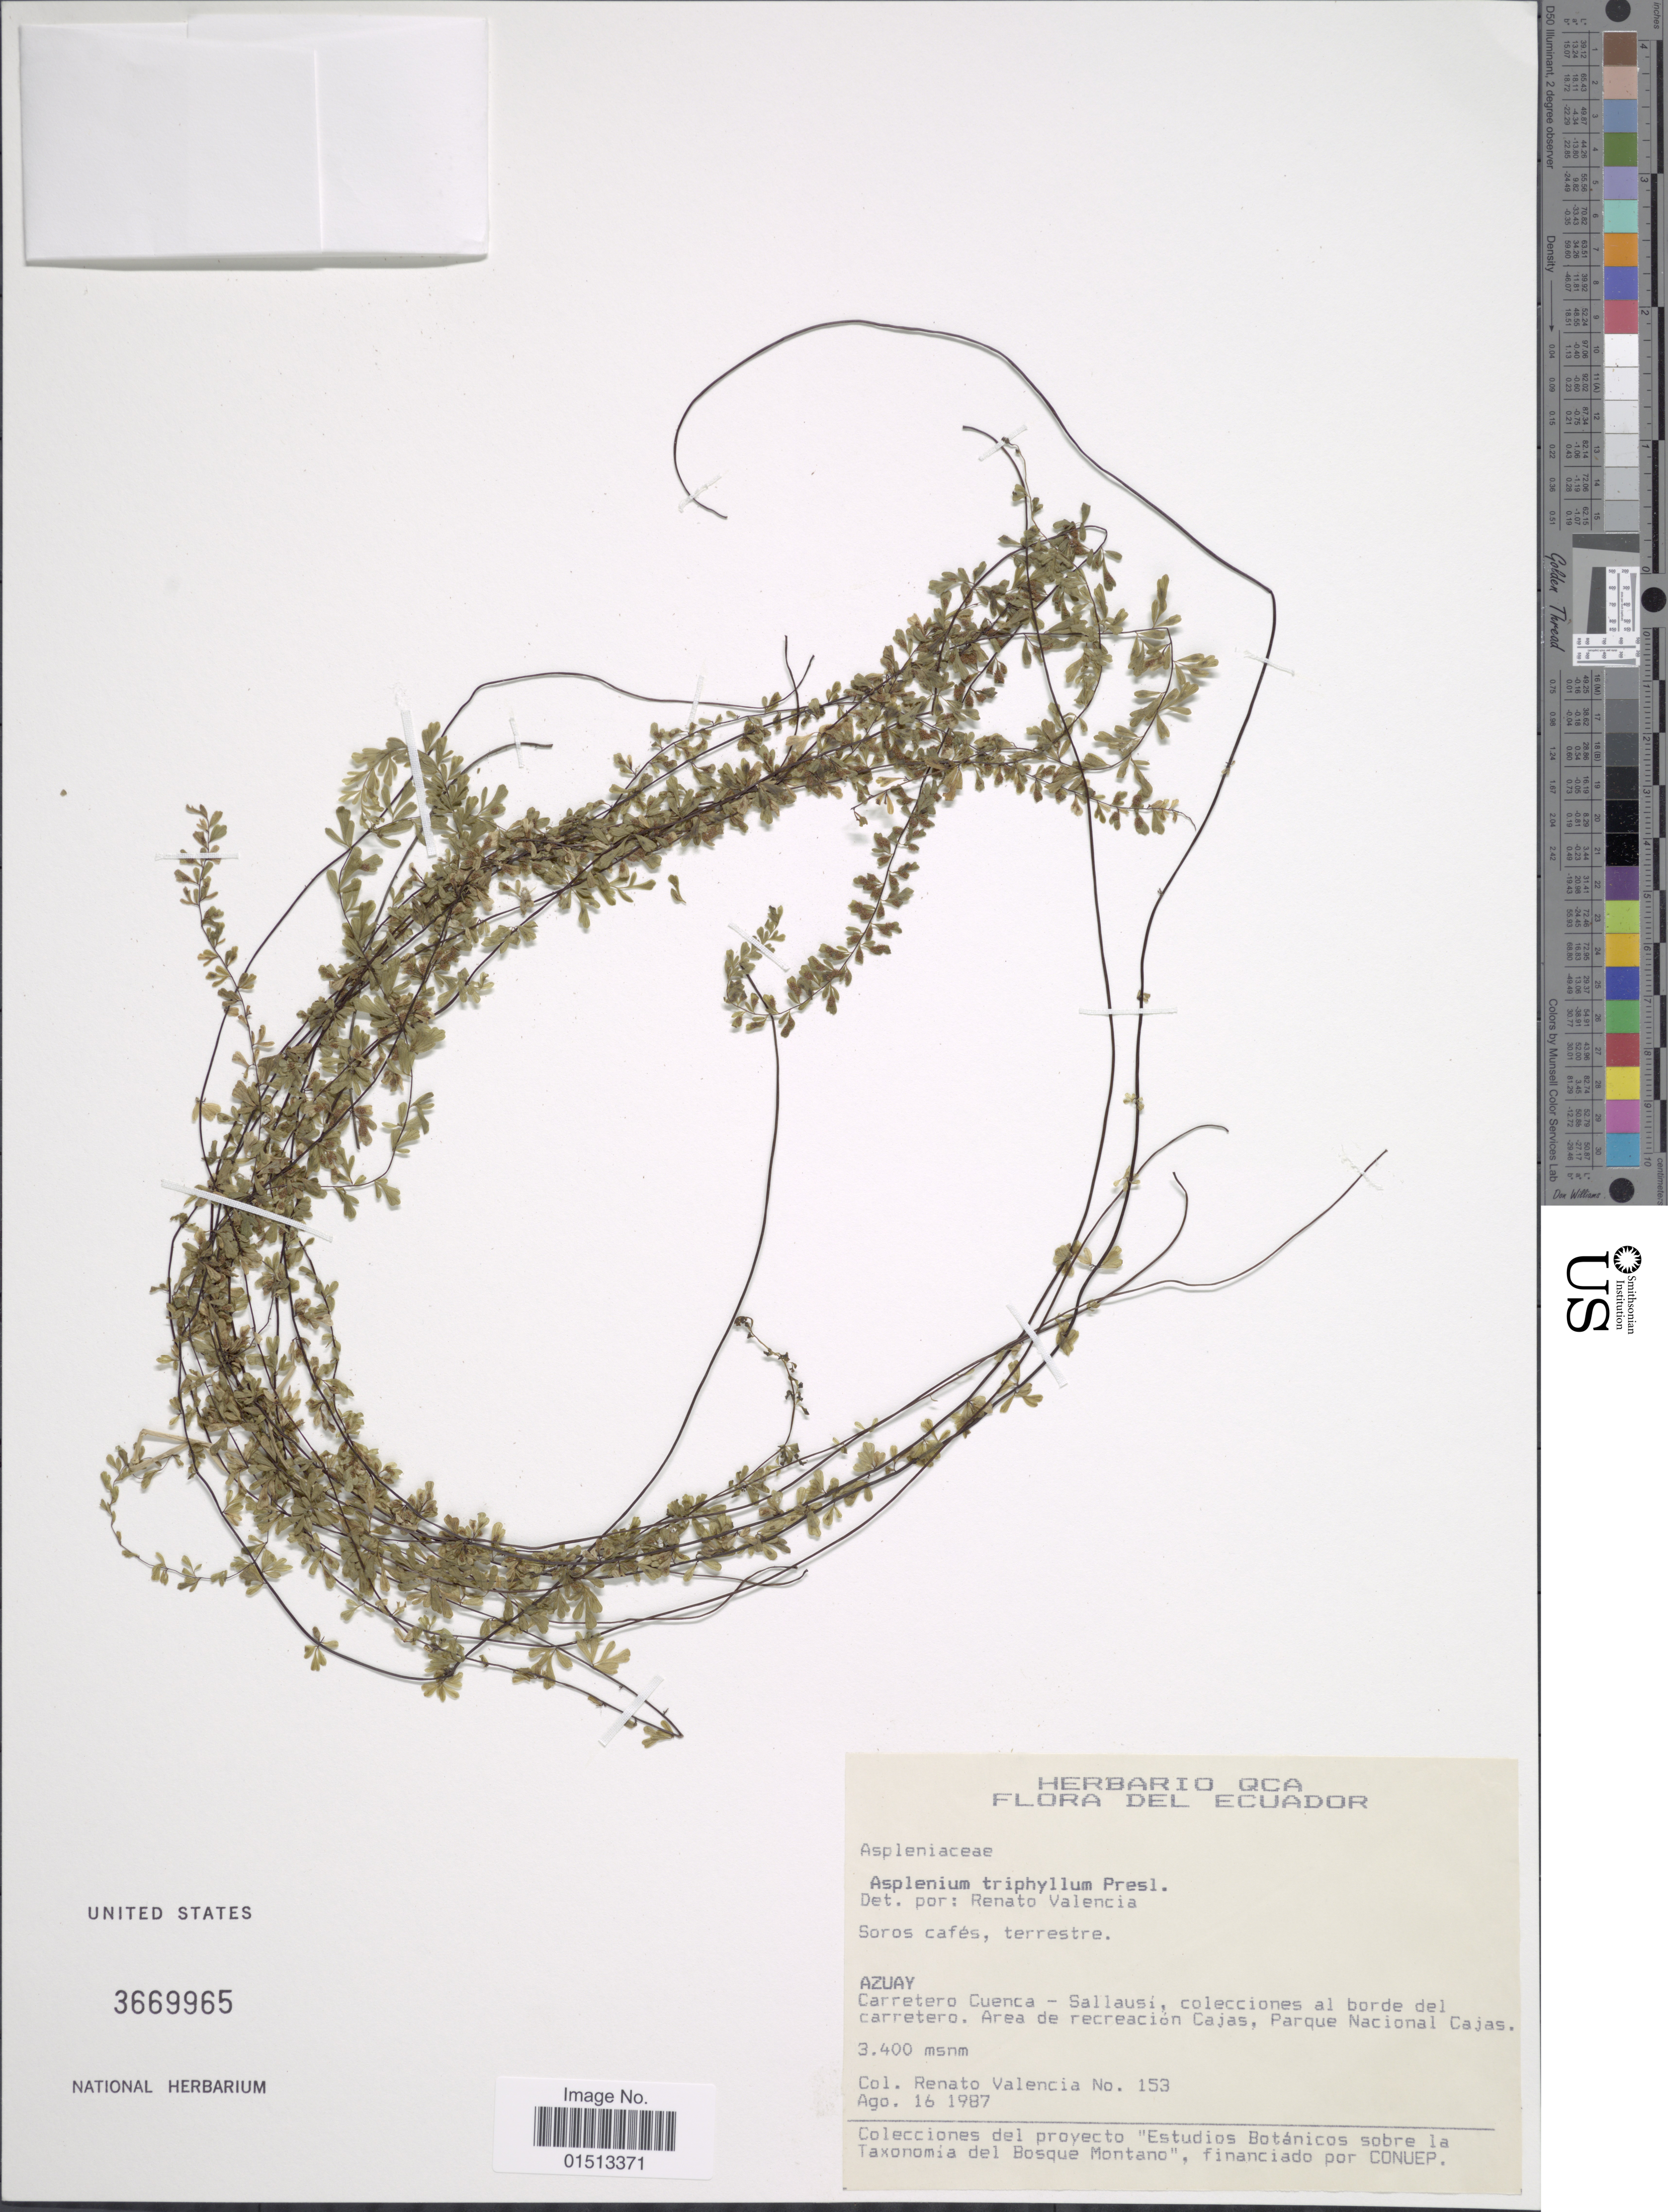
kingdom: Plantae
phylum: Tracheophyta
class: Polypodiopsida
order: Polypodiales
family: Aspleniaceae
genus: Asplenium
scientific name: Asplenium triphyllum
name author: C. Presl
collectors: R. Valencia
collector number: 153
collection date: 1987-08-16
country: Ecuador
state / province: Azuay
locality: Carretero Cuenca - Sallausi, al borde del carretero, area de recreacion Cajas, Parque Nacional Cajas.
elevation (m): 3400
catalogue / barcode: US 3669965